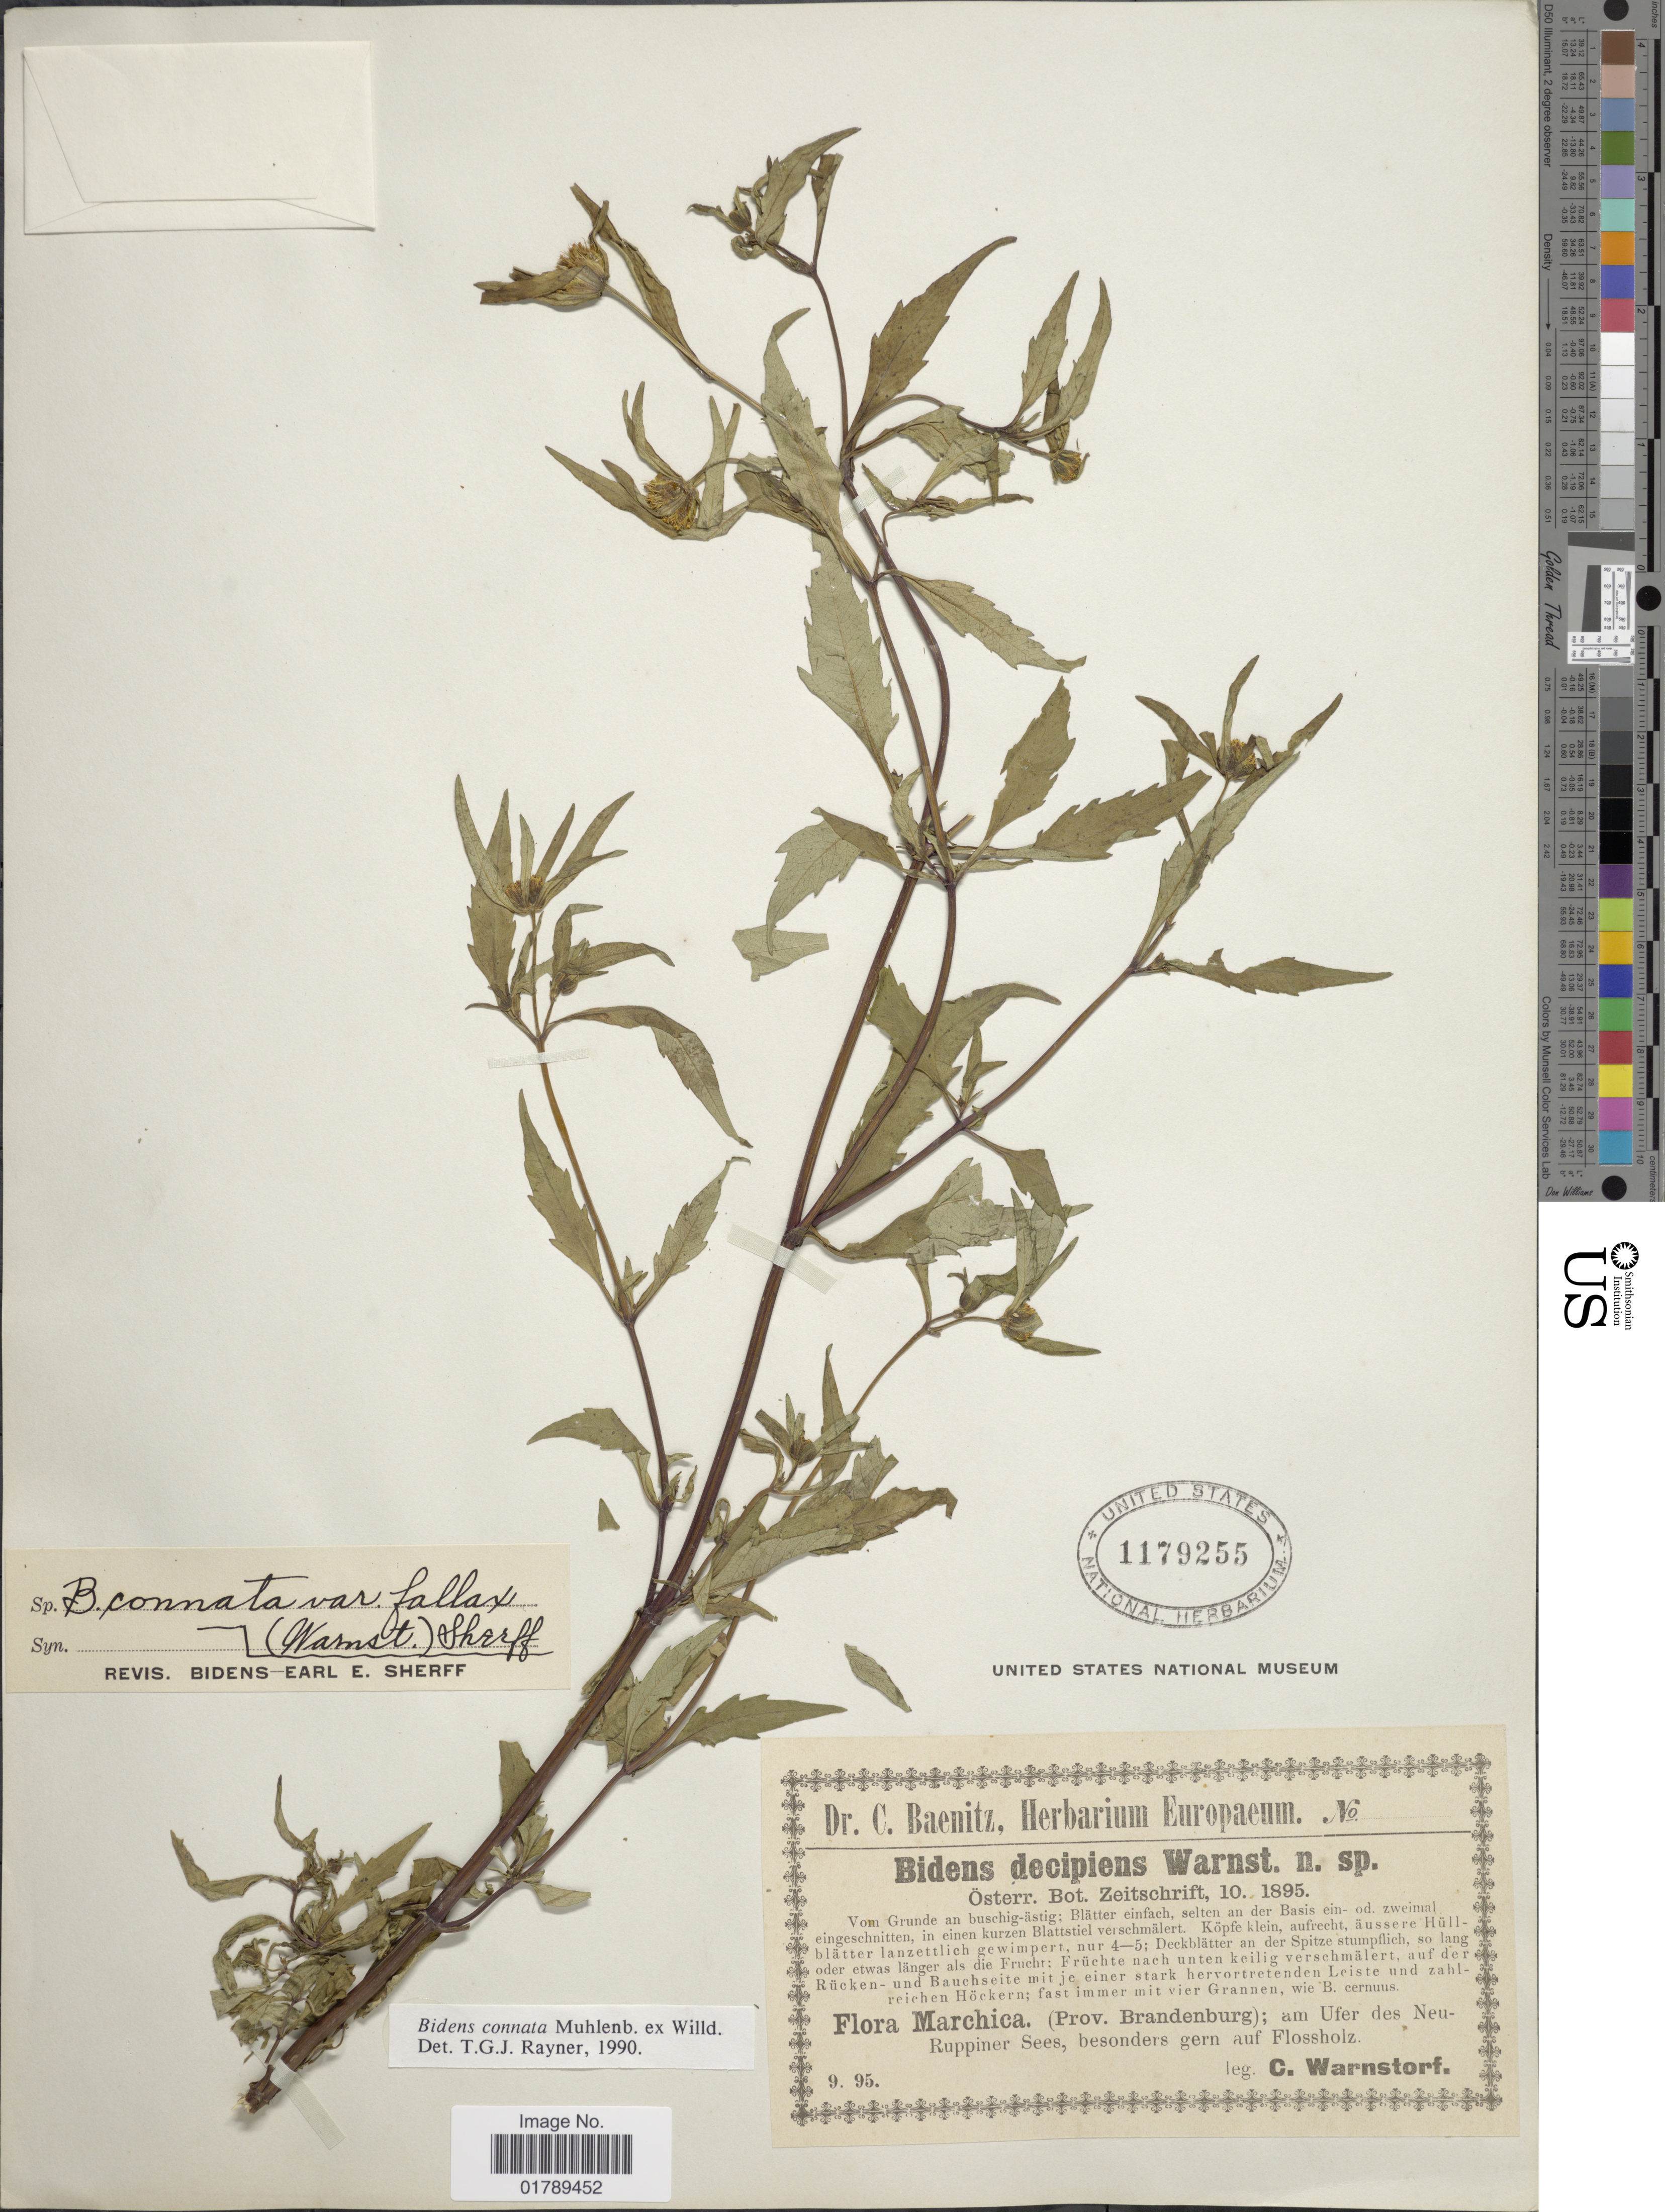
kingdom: Plantae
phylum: Tracheophyta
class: Magnoliopsida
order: Asterales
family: Asteraceae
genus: Bidens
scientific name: Bidens connata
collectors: C. F. Warnstorf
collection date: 1895-09/1895-10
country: Germany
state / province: Brandenburg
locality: Marchica. (Prov. Brandenburg); am Ufer des Neu-Ruppiner Sees, besonders gern auf Flossholz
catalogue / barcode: US 1179255